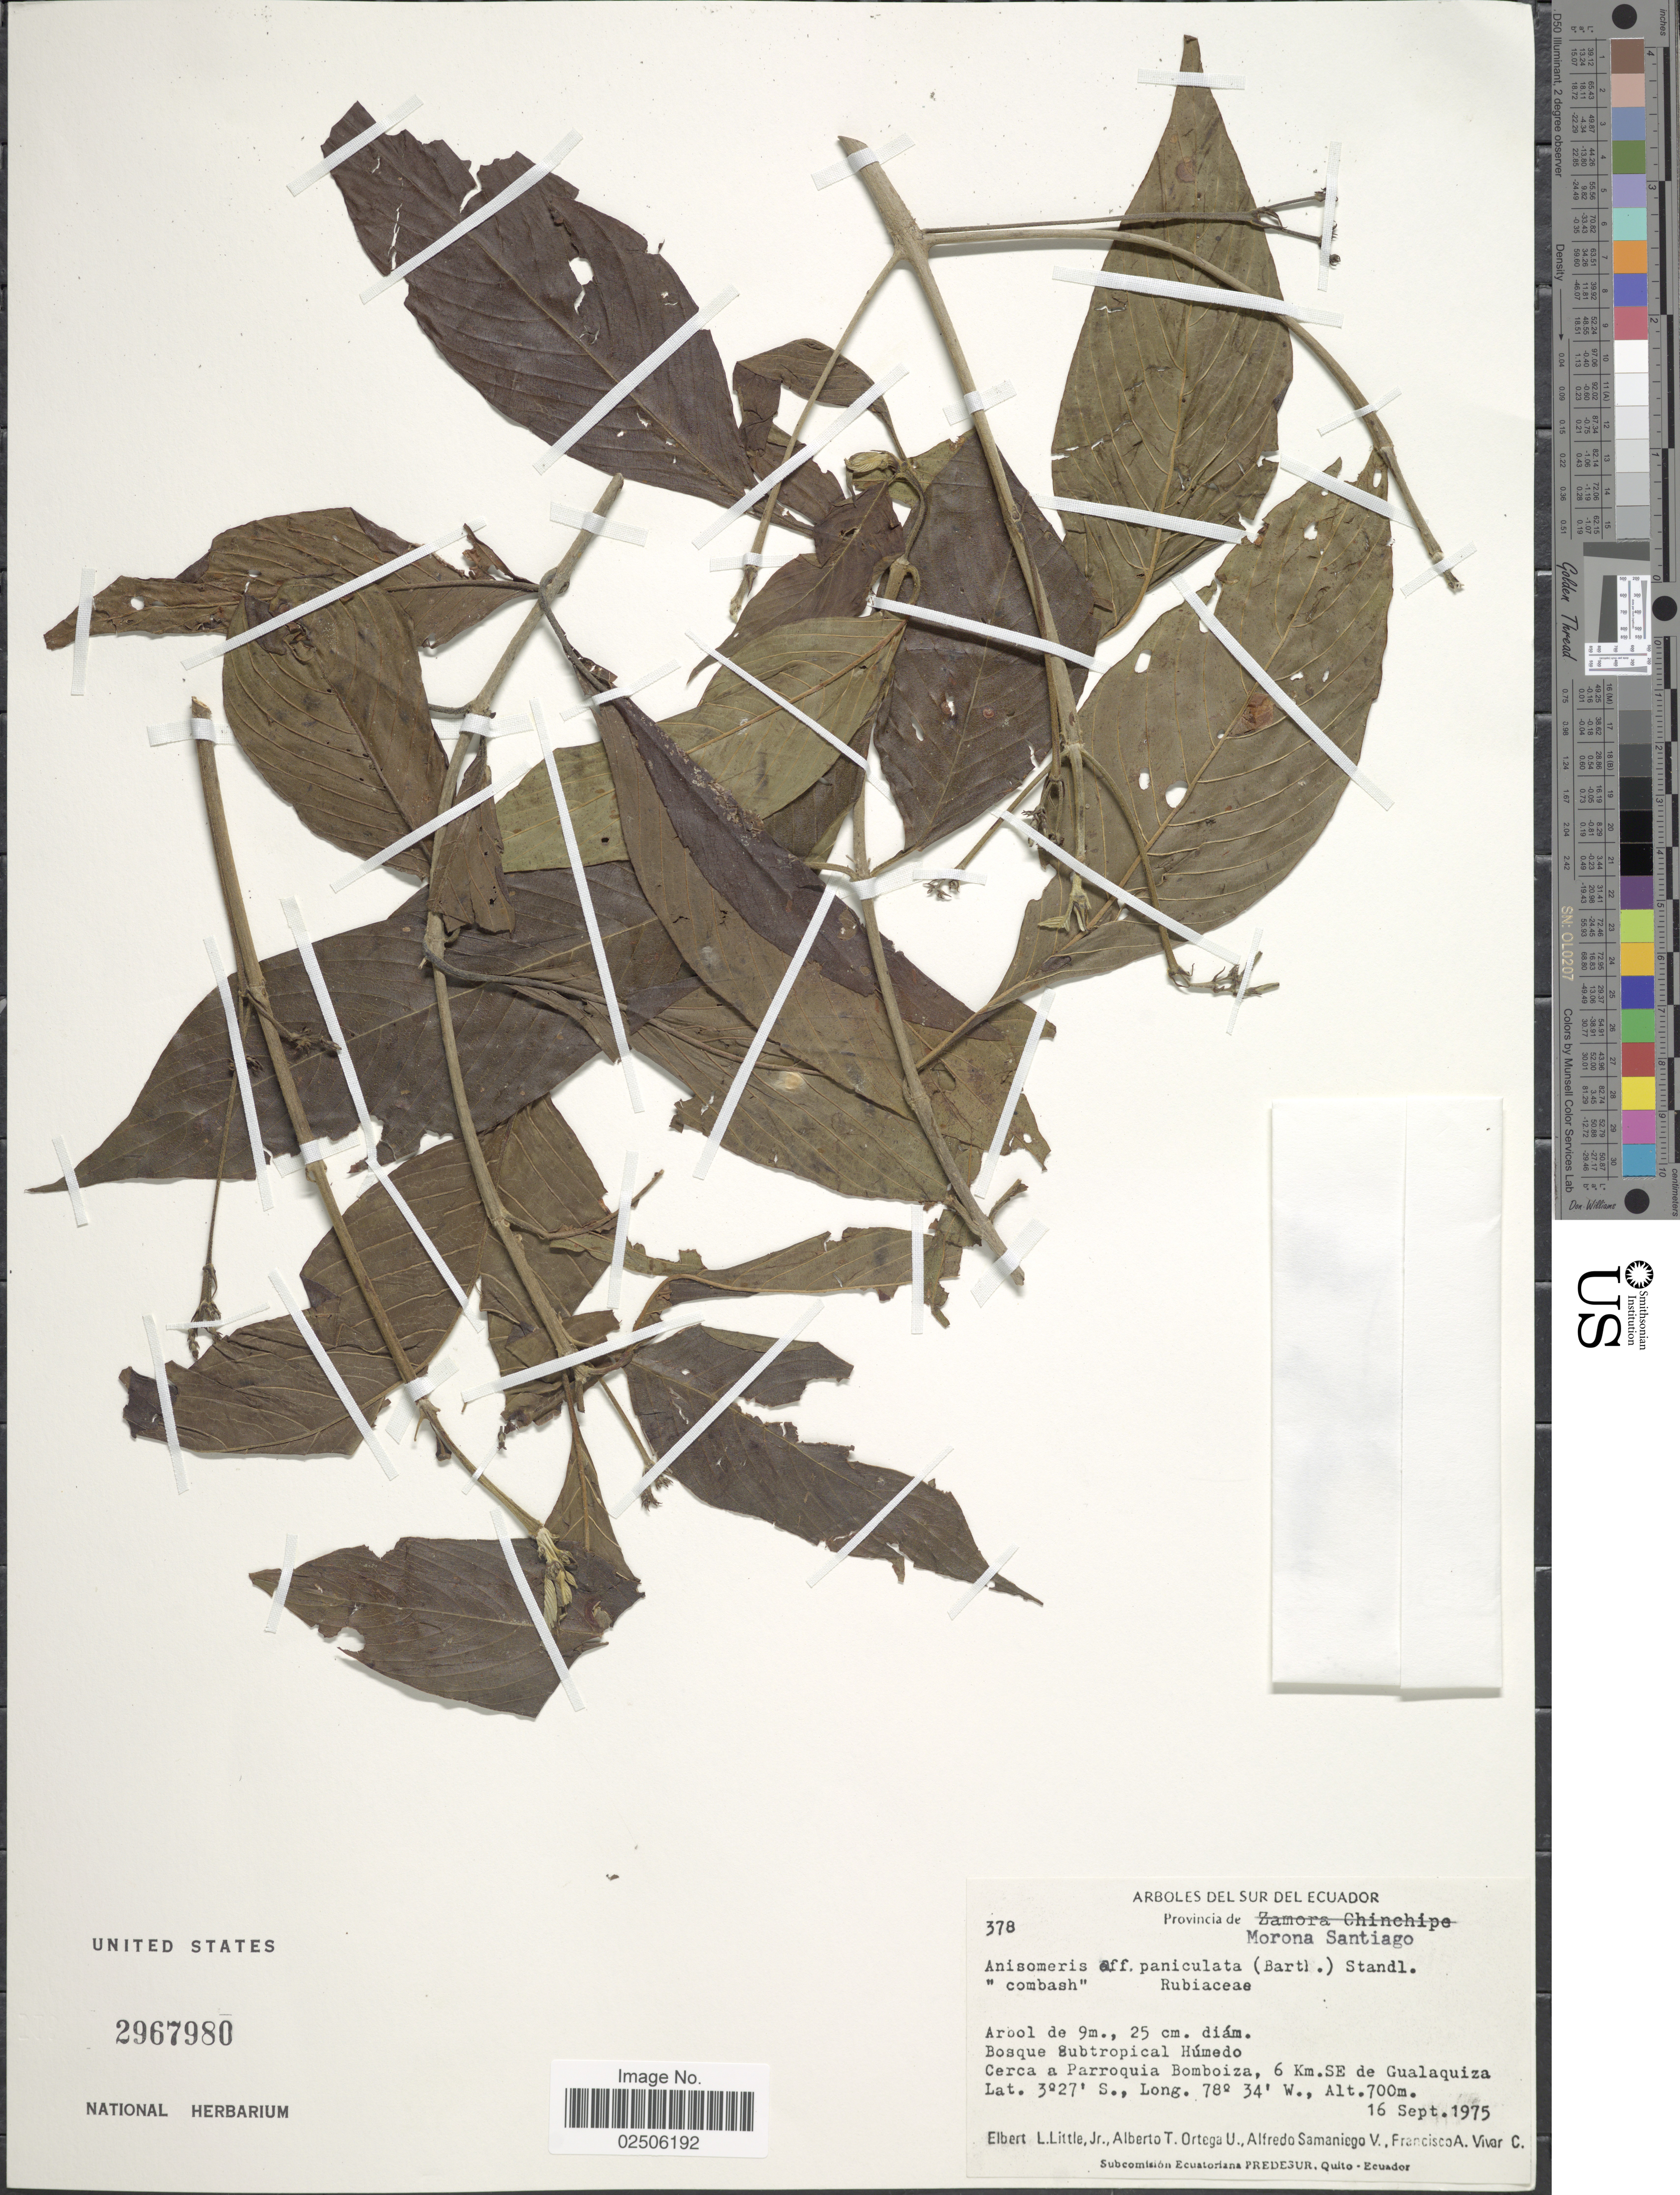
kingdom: Plantae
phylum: Tracheophyta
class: Magnoliopsida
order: Gentianales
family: Rubiaceae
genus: Chomelia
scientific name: Chomelia paniculata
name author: (Bartl. ex DC.) Steyerm.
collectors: E. L. Little, A. T. Ortega U., A. V. Samaniego & F. A. Vivar C.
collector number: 378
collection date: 1975-09-16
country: Ecuador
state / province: Morona-Santiago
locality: Cerca a Parroquia Bomboiza, 6 km. SE de Gualaquiza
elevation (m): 700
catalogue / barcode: US 2967980